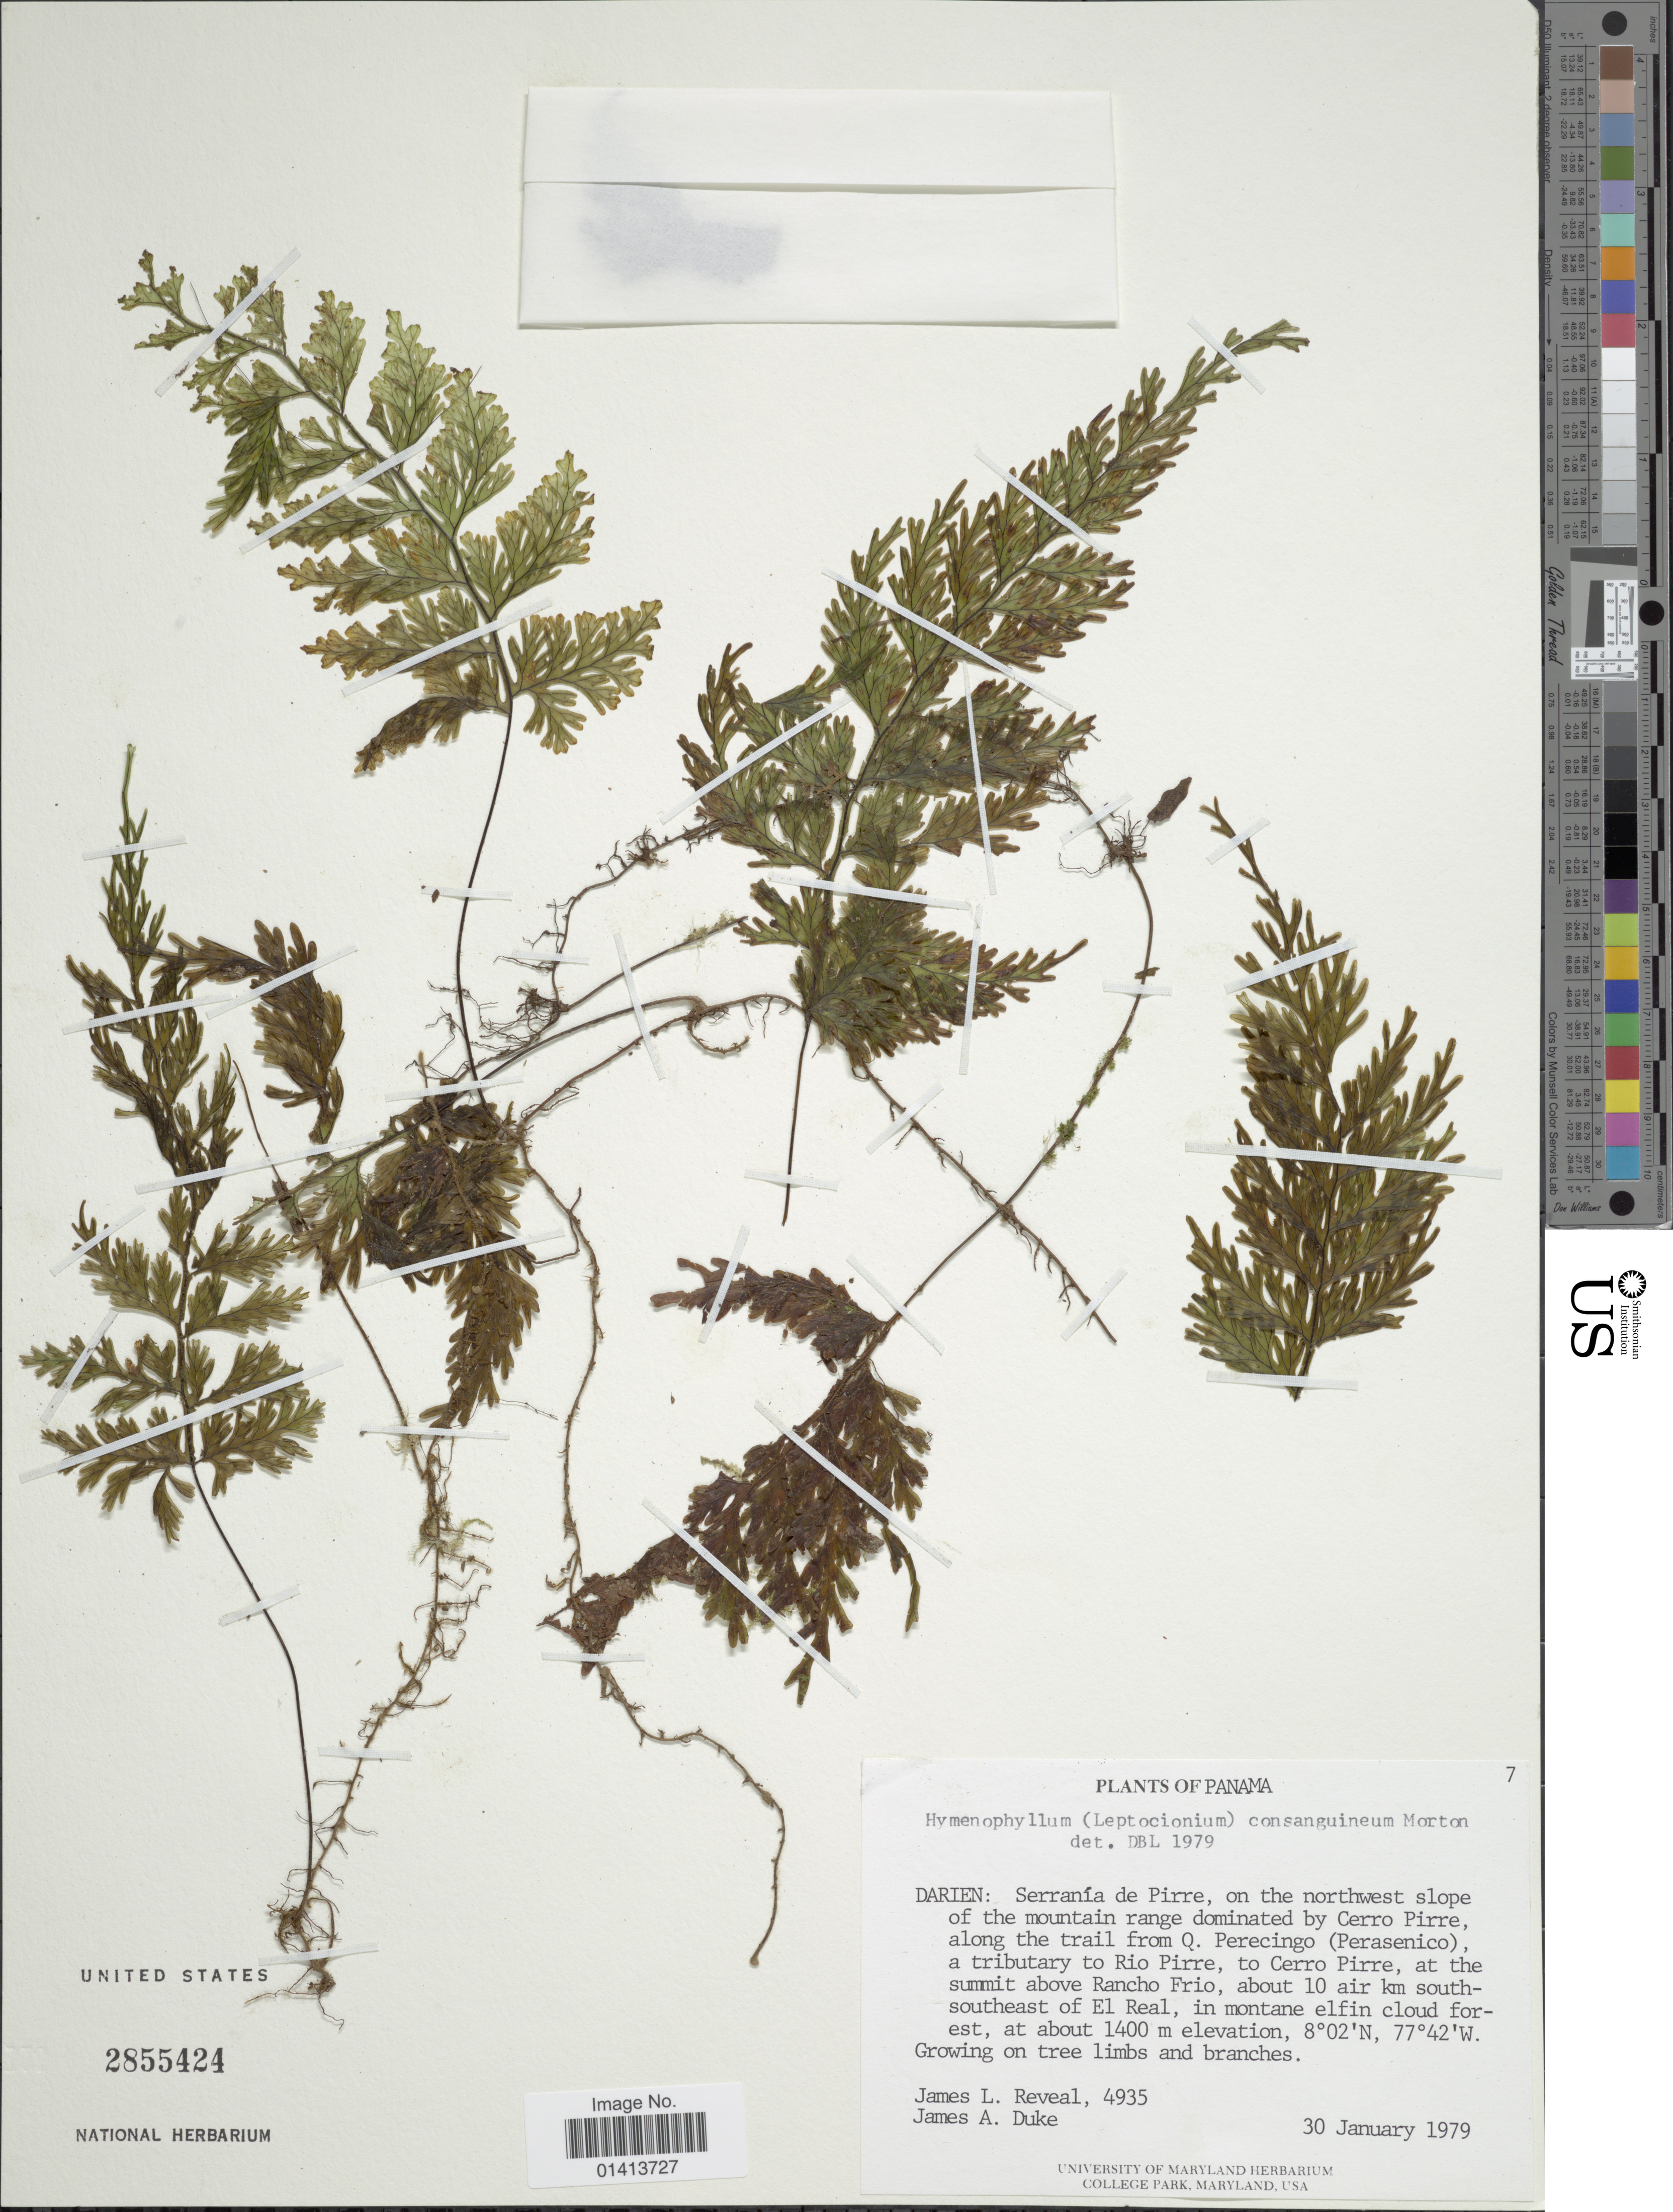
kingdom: Plantae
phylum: Tracheophyta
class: Polypodiopsida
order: Hymenophyllales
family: Hymenophyllaceae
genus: Hymenophyllum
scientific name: Hymenophyllum consanguineum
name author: C.V. Morton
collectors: J. L. Reveal & J. A. Duke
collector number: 4935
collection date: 1979-01-30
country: Panama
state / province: Darién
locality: Serranía de Pirre, on the northwest slope of the mountain range dominated by Cerro Pirre, along the trail to Rio Pirre, to Cerro Pirre, at the summit above Rancho Frio, about 10 air km south-southeast of El Real, in montane elflin cloud forest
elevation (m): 1400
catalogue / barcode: US 2855424